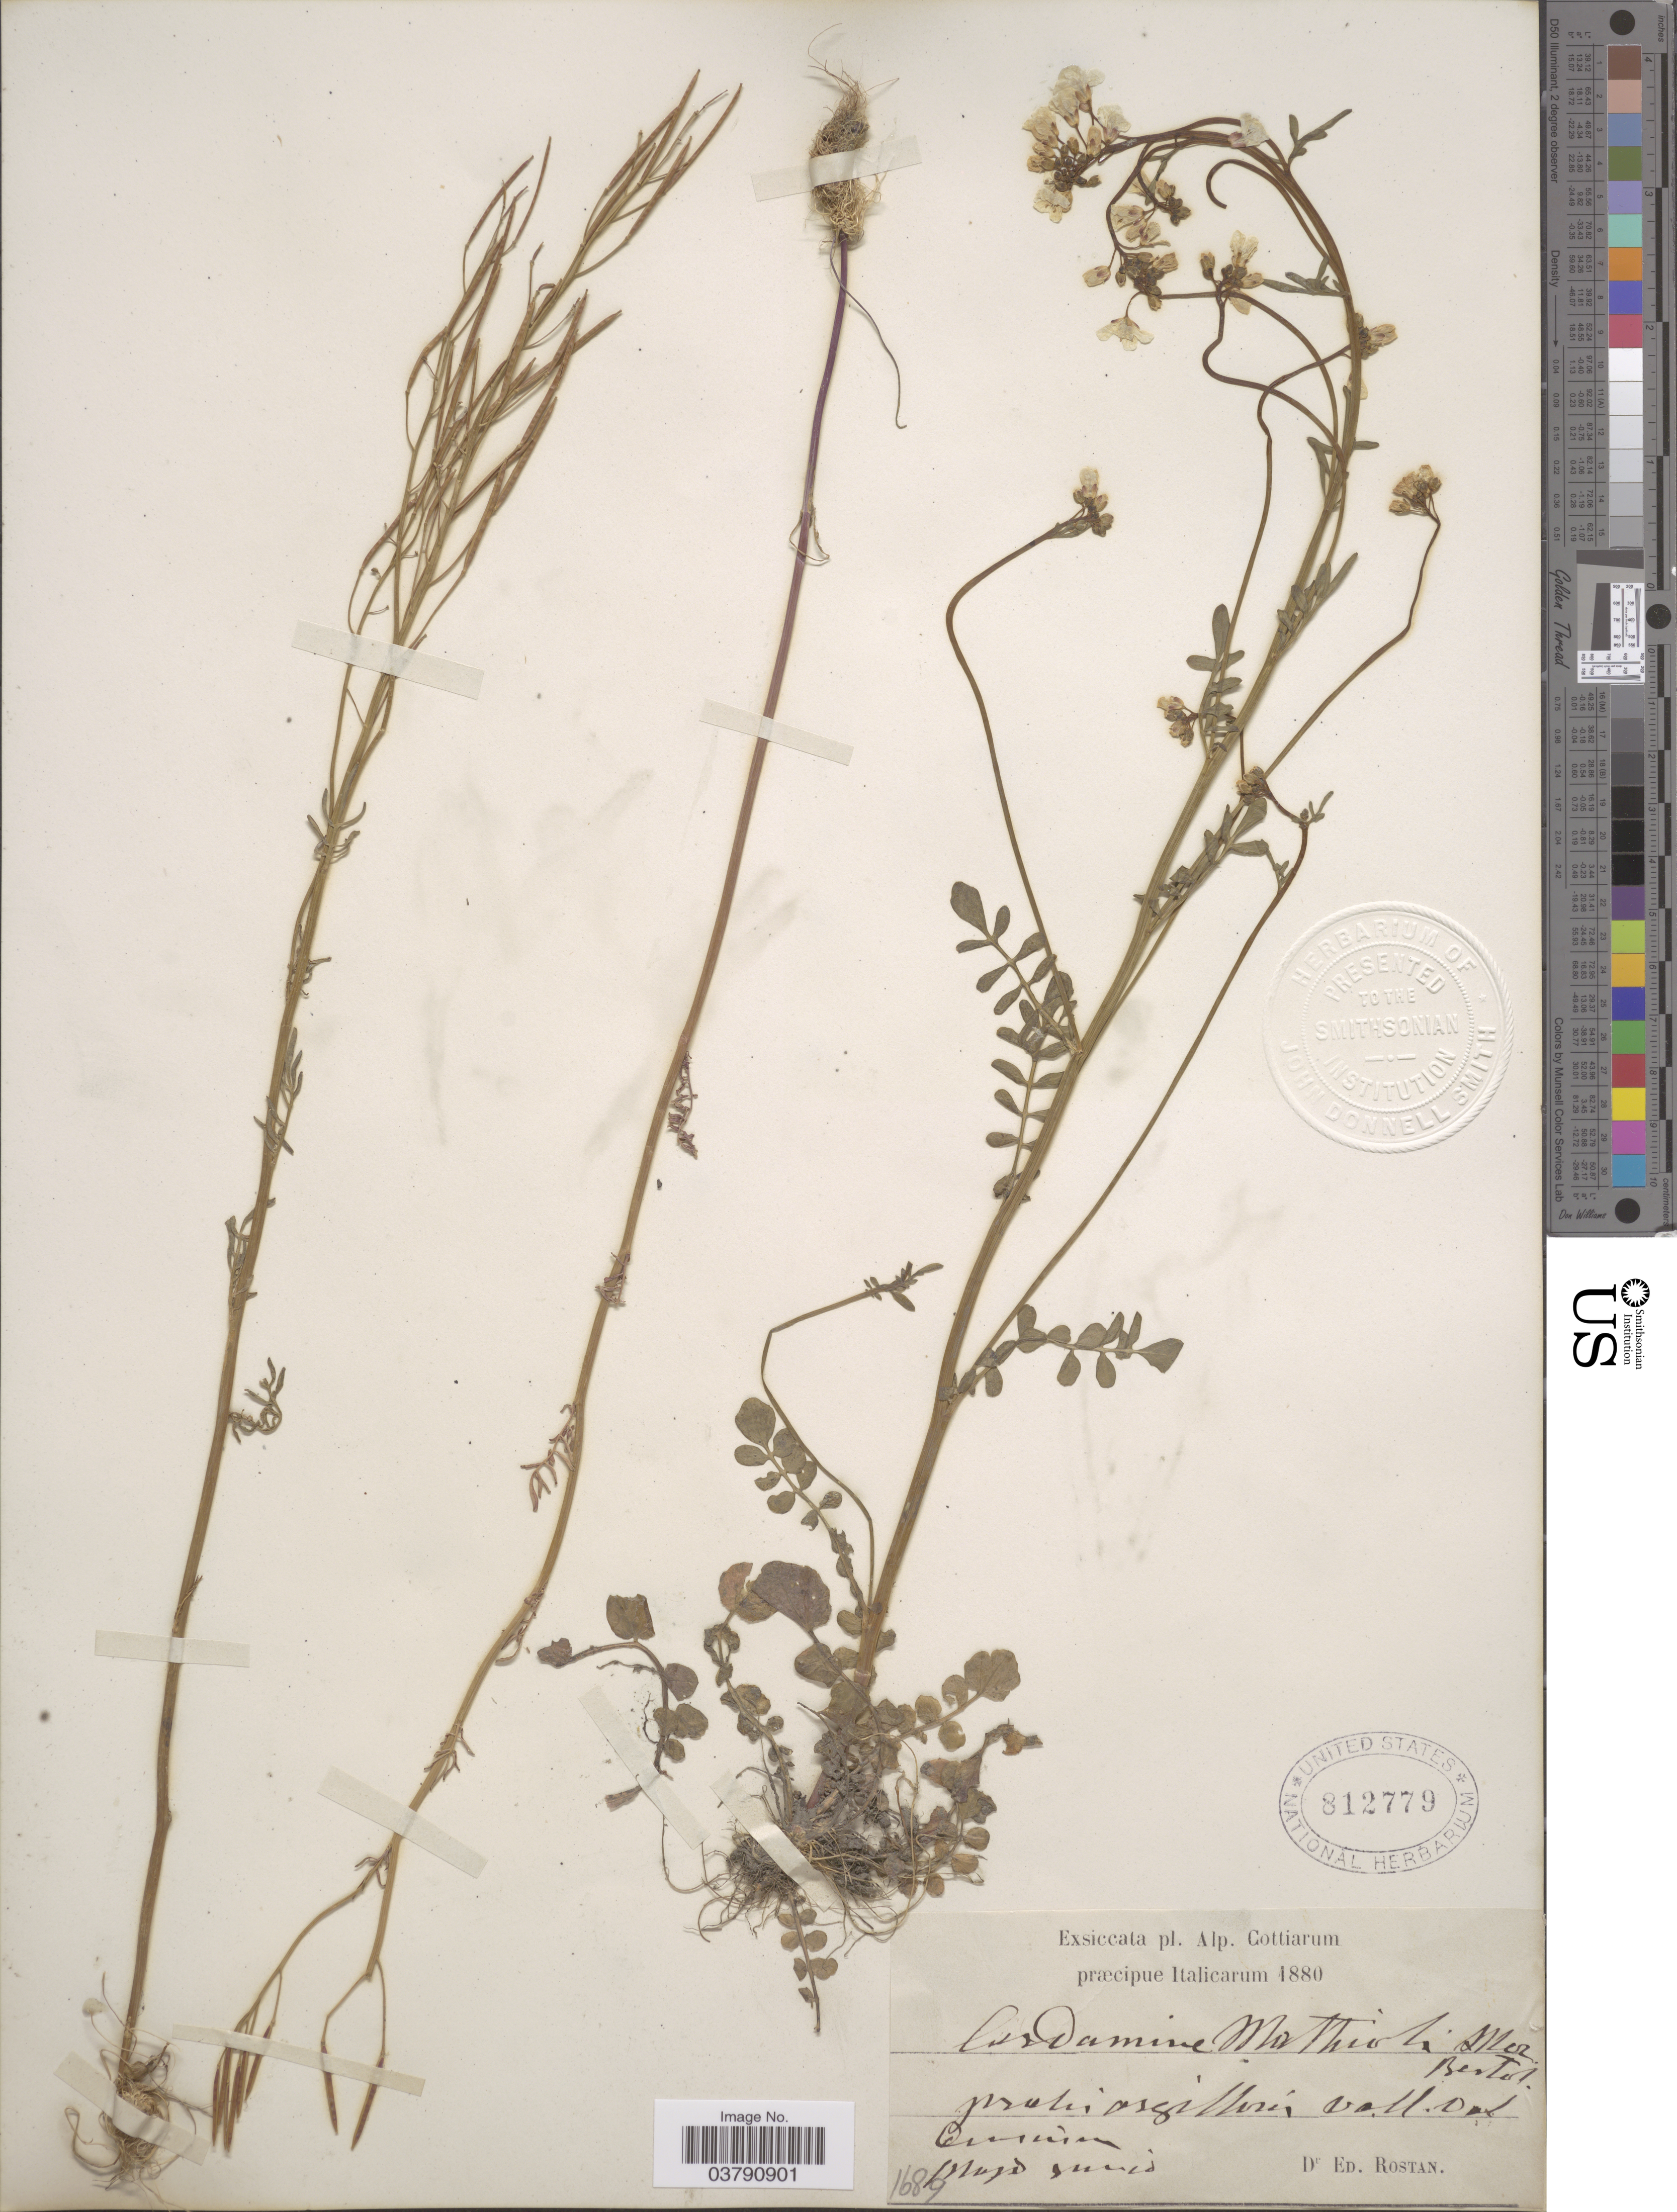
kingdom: Plantae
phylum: Tracheophyta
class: Magnoliopsida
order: Brassicales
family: Brassicaceae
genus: Cardamine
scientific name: Cardamine matthioli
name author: Moretti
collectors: E. Rostan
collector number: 1689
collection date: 1880-05/1880-06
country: Italy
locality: Pratis asagilliris [interpreted] vallont [interpreted] Quinn [interpreted].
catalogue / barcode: US 812779